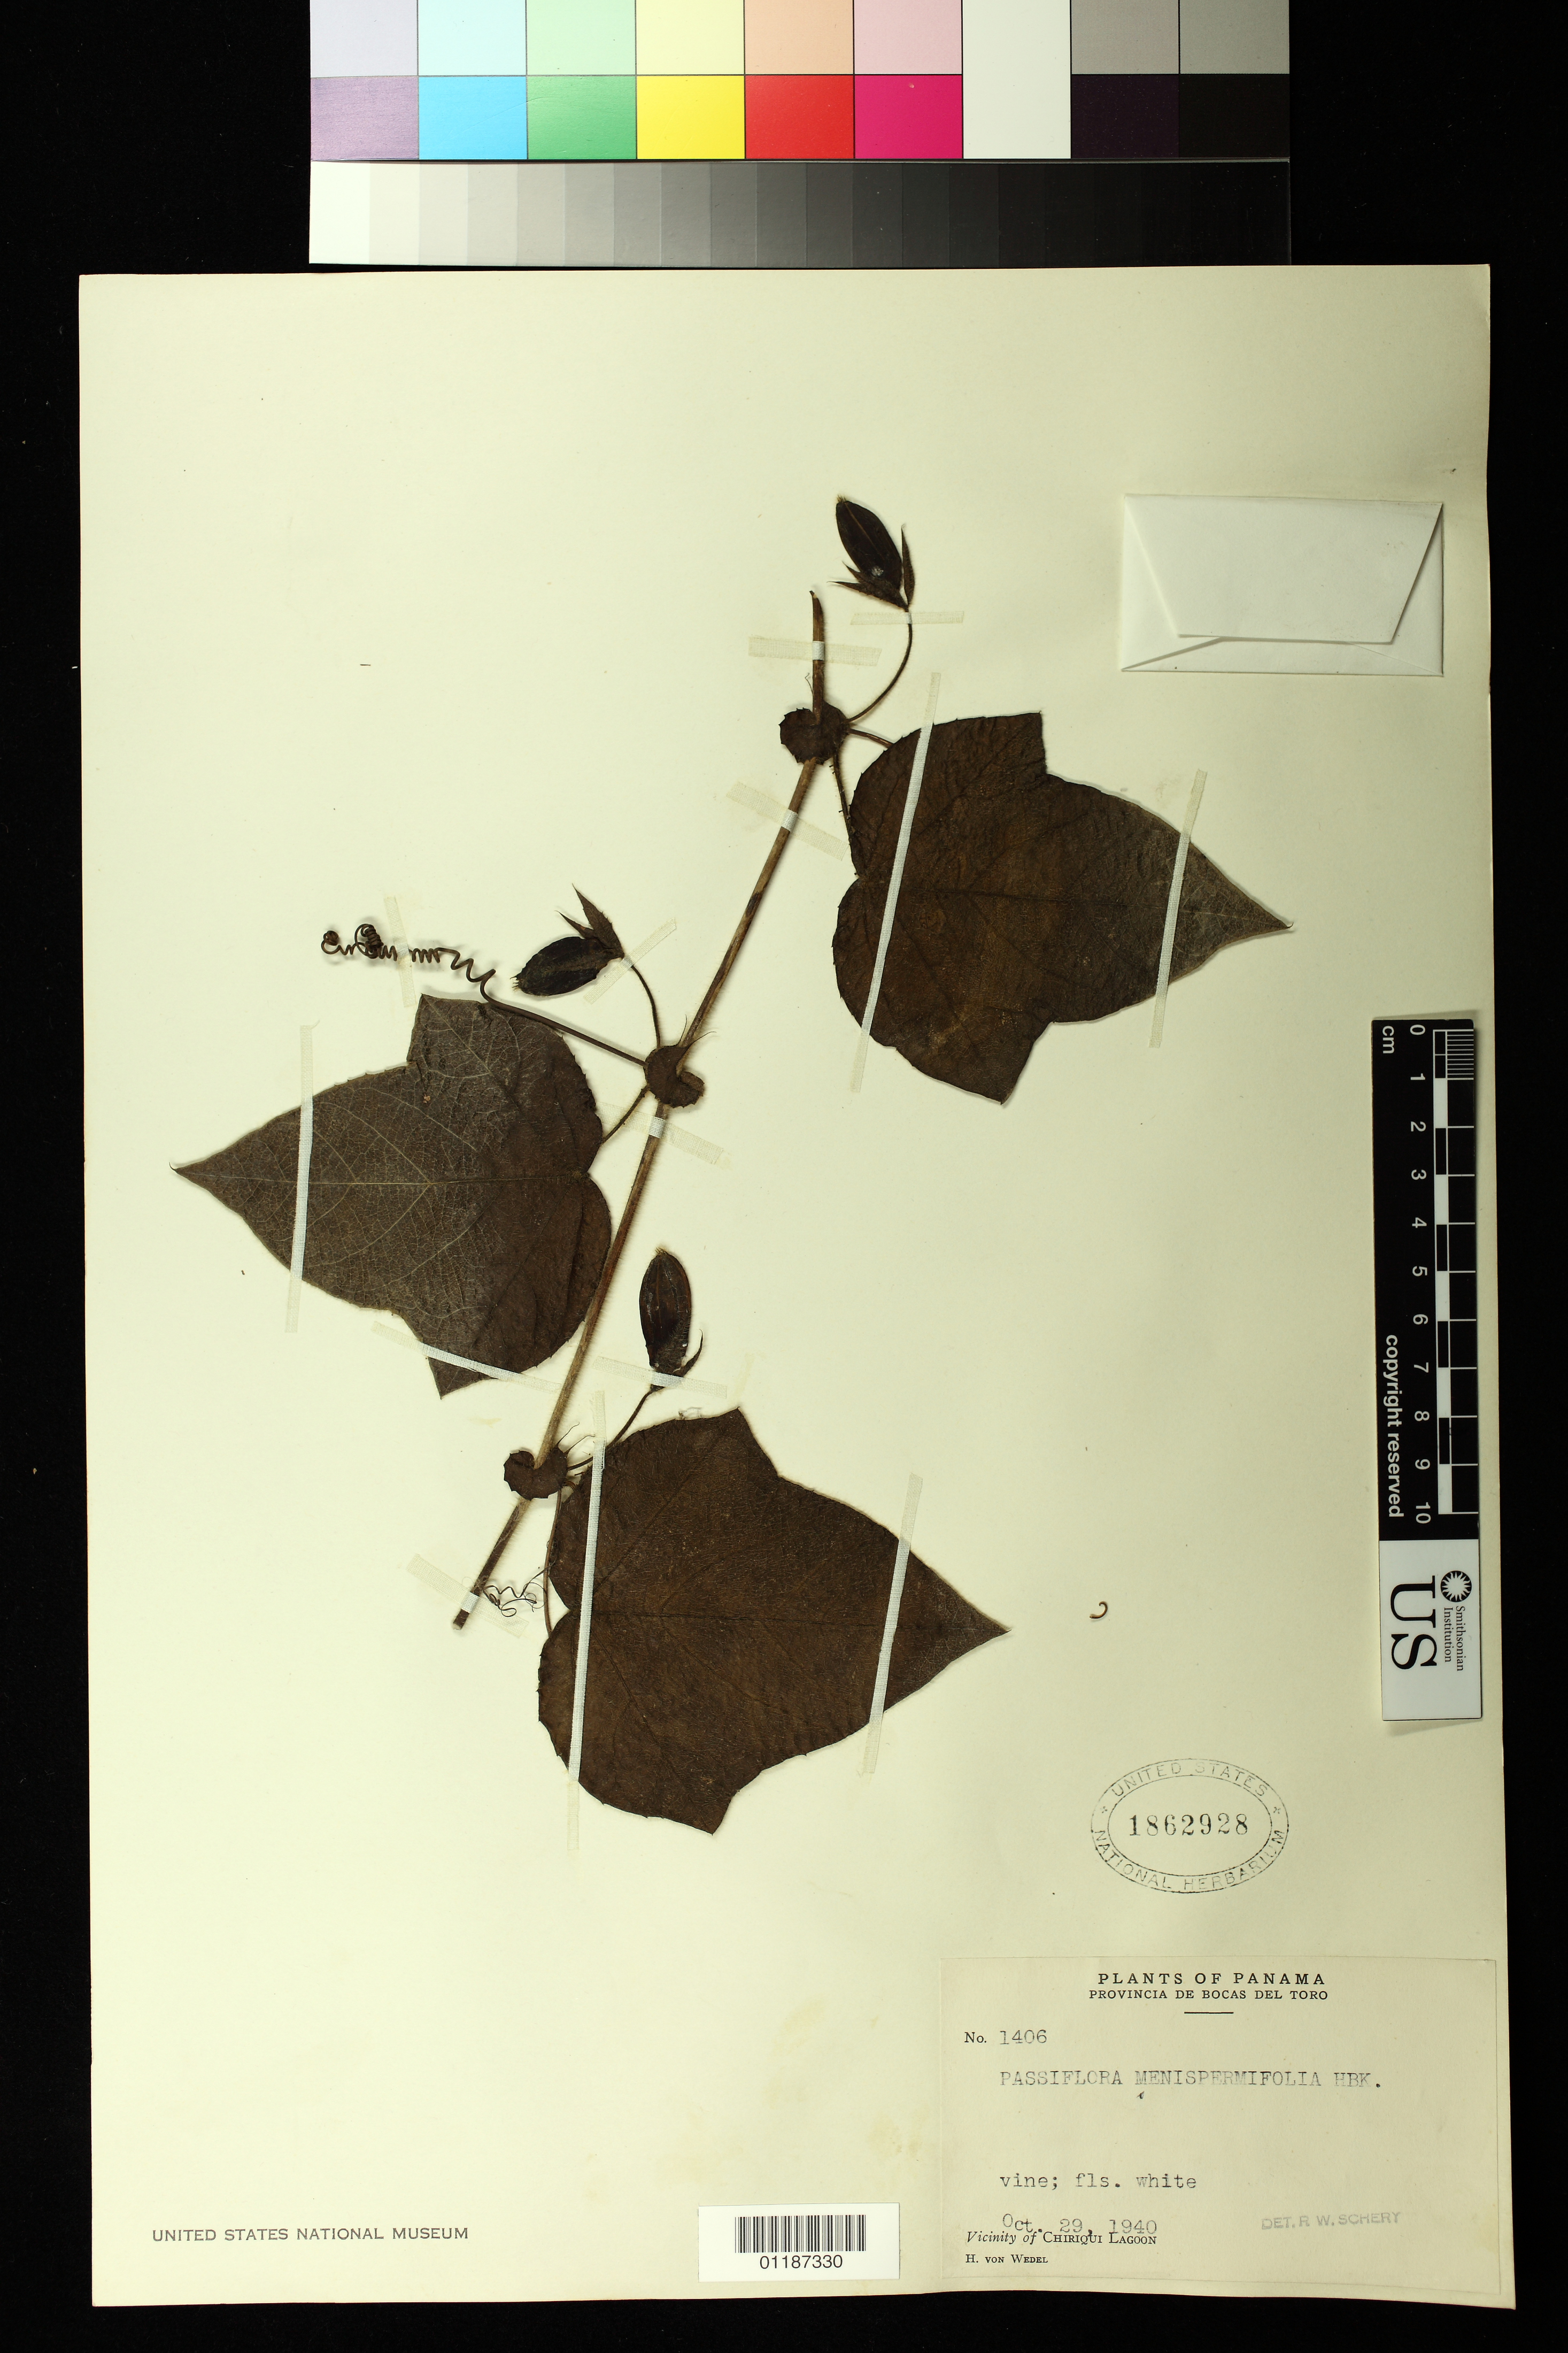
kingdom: Plantae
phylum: Tracheophyta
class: Magnoliopsida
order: Malpighiales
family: Passifloraceae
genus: Passiflora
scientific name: Passiflora menispermifolia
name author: Kunth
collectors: H. von Wedel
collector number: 1406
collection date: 1940-10-29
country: Panama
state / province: Bocas del Toro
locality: Vicinity of Chiriqui Lagoon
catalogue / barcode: US 1862928